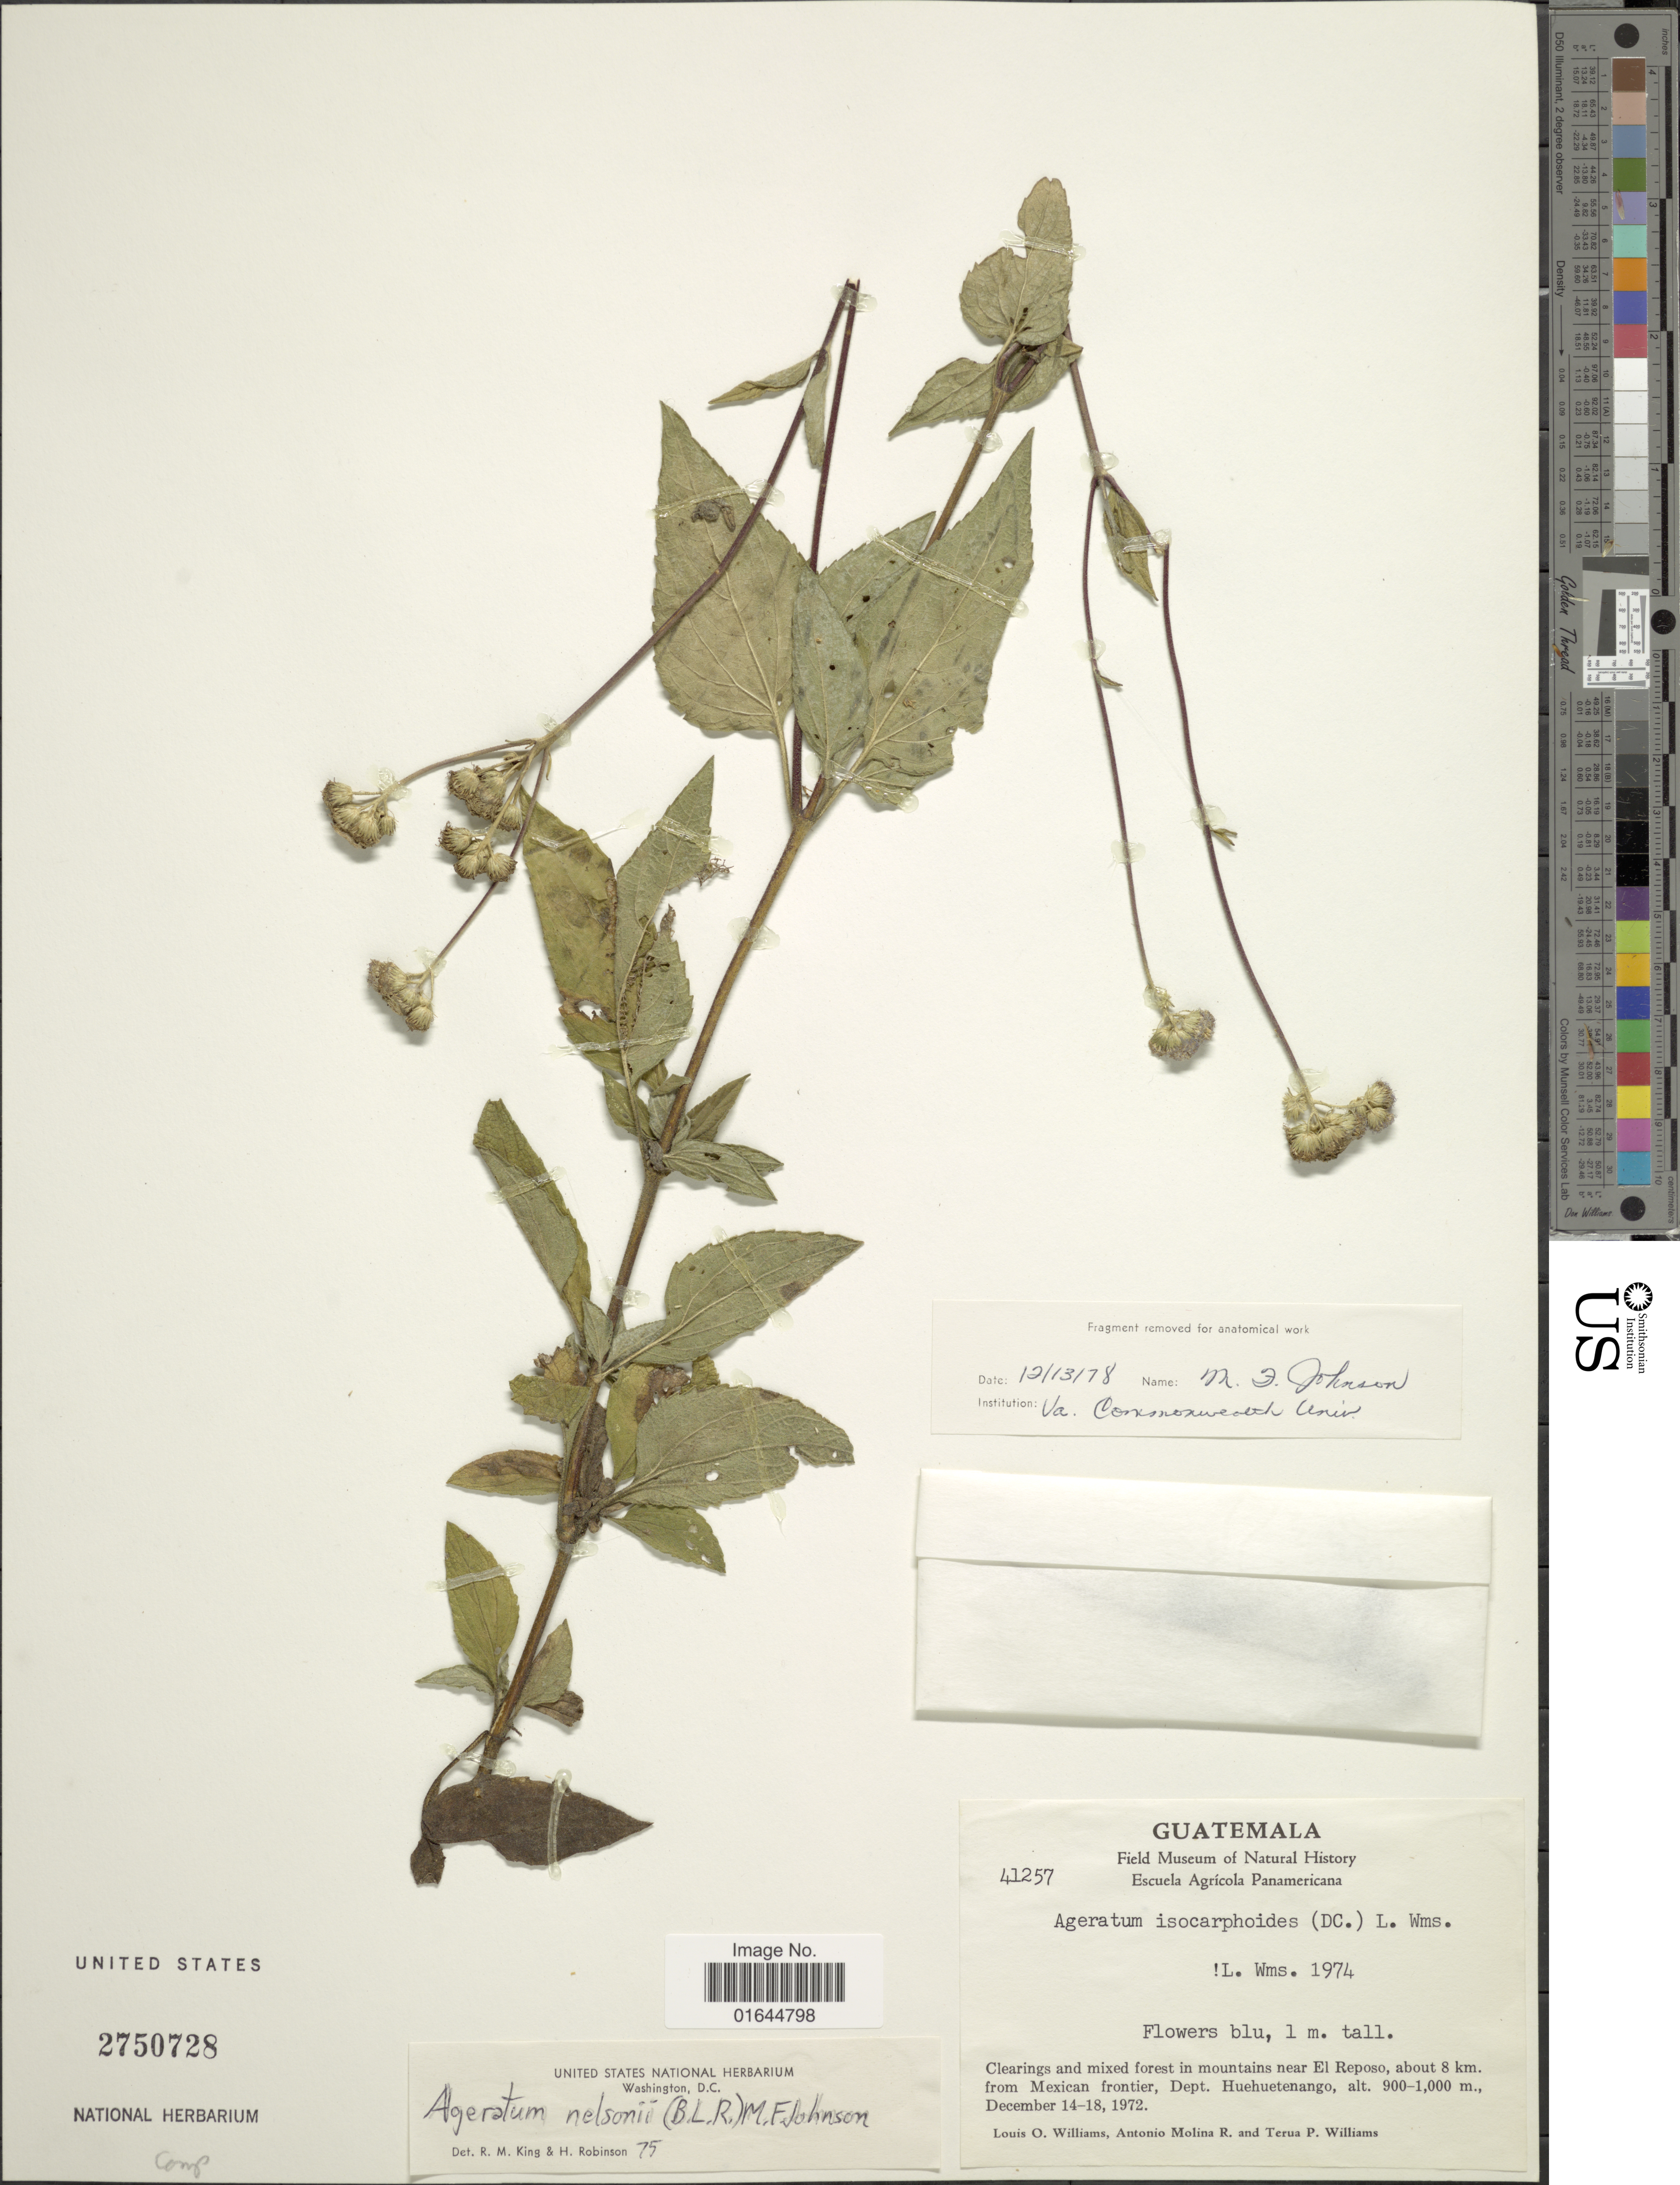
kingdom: Plantae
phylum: Tracheophyta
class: Magnoliopsida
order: Asterales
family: Asteraceae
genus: Ageratum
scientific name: Ageratum elassocarpum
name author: S.F. Blake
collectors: L. O. Williams, A. Molina R. & T. P. Williams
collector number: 41257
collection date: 1972-12-14/1972-12-18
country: Guatemala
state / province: Huehuetenango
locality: Guatemala, Clearings and mixed forest in mountains near El Reposo, about 8 km. from Mexican frontie, Dept. Huehuetenango.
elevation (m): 900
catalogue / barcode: US 2750728